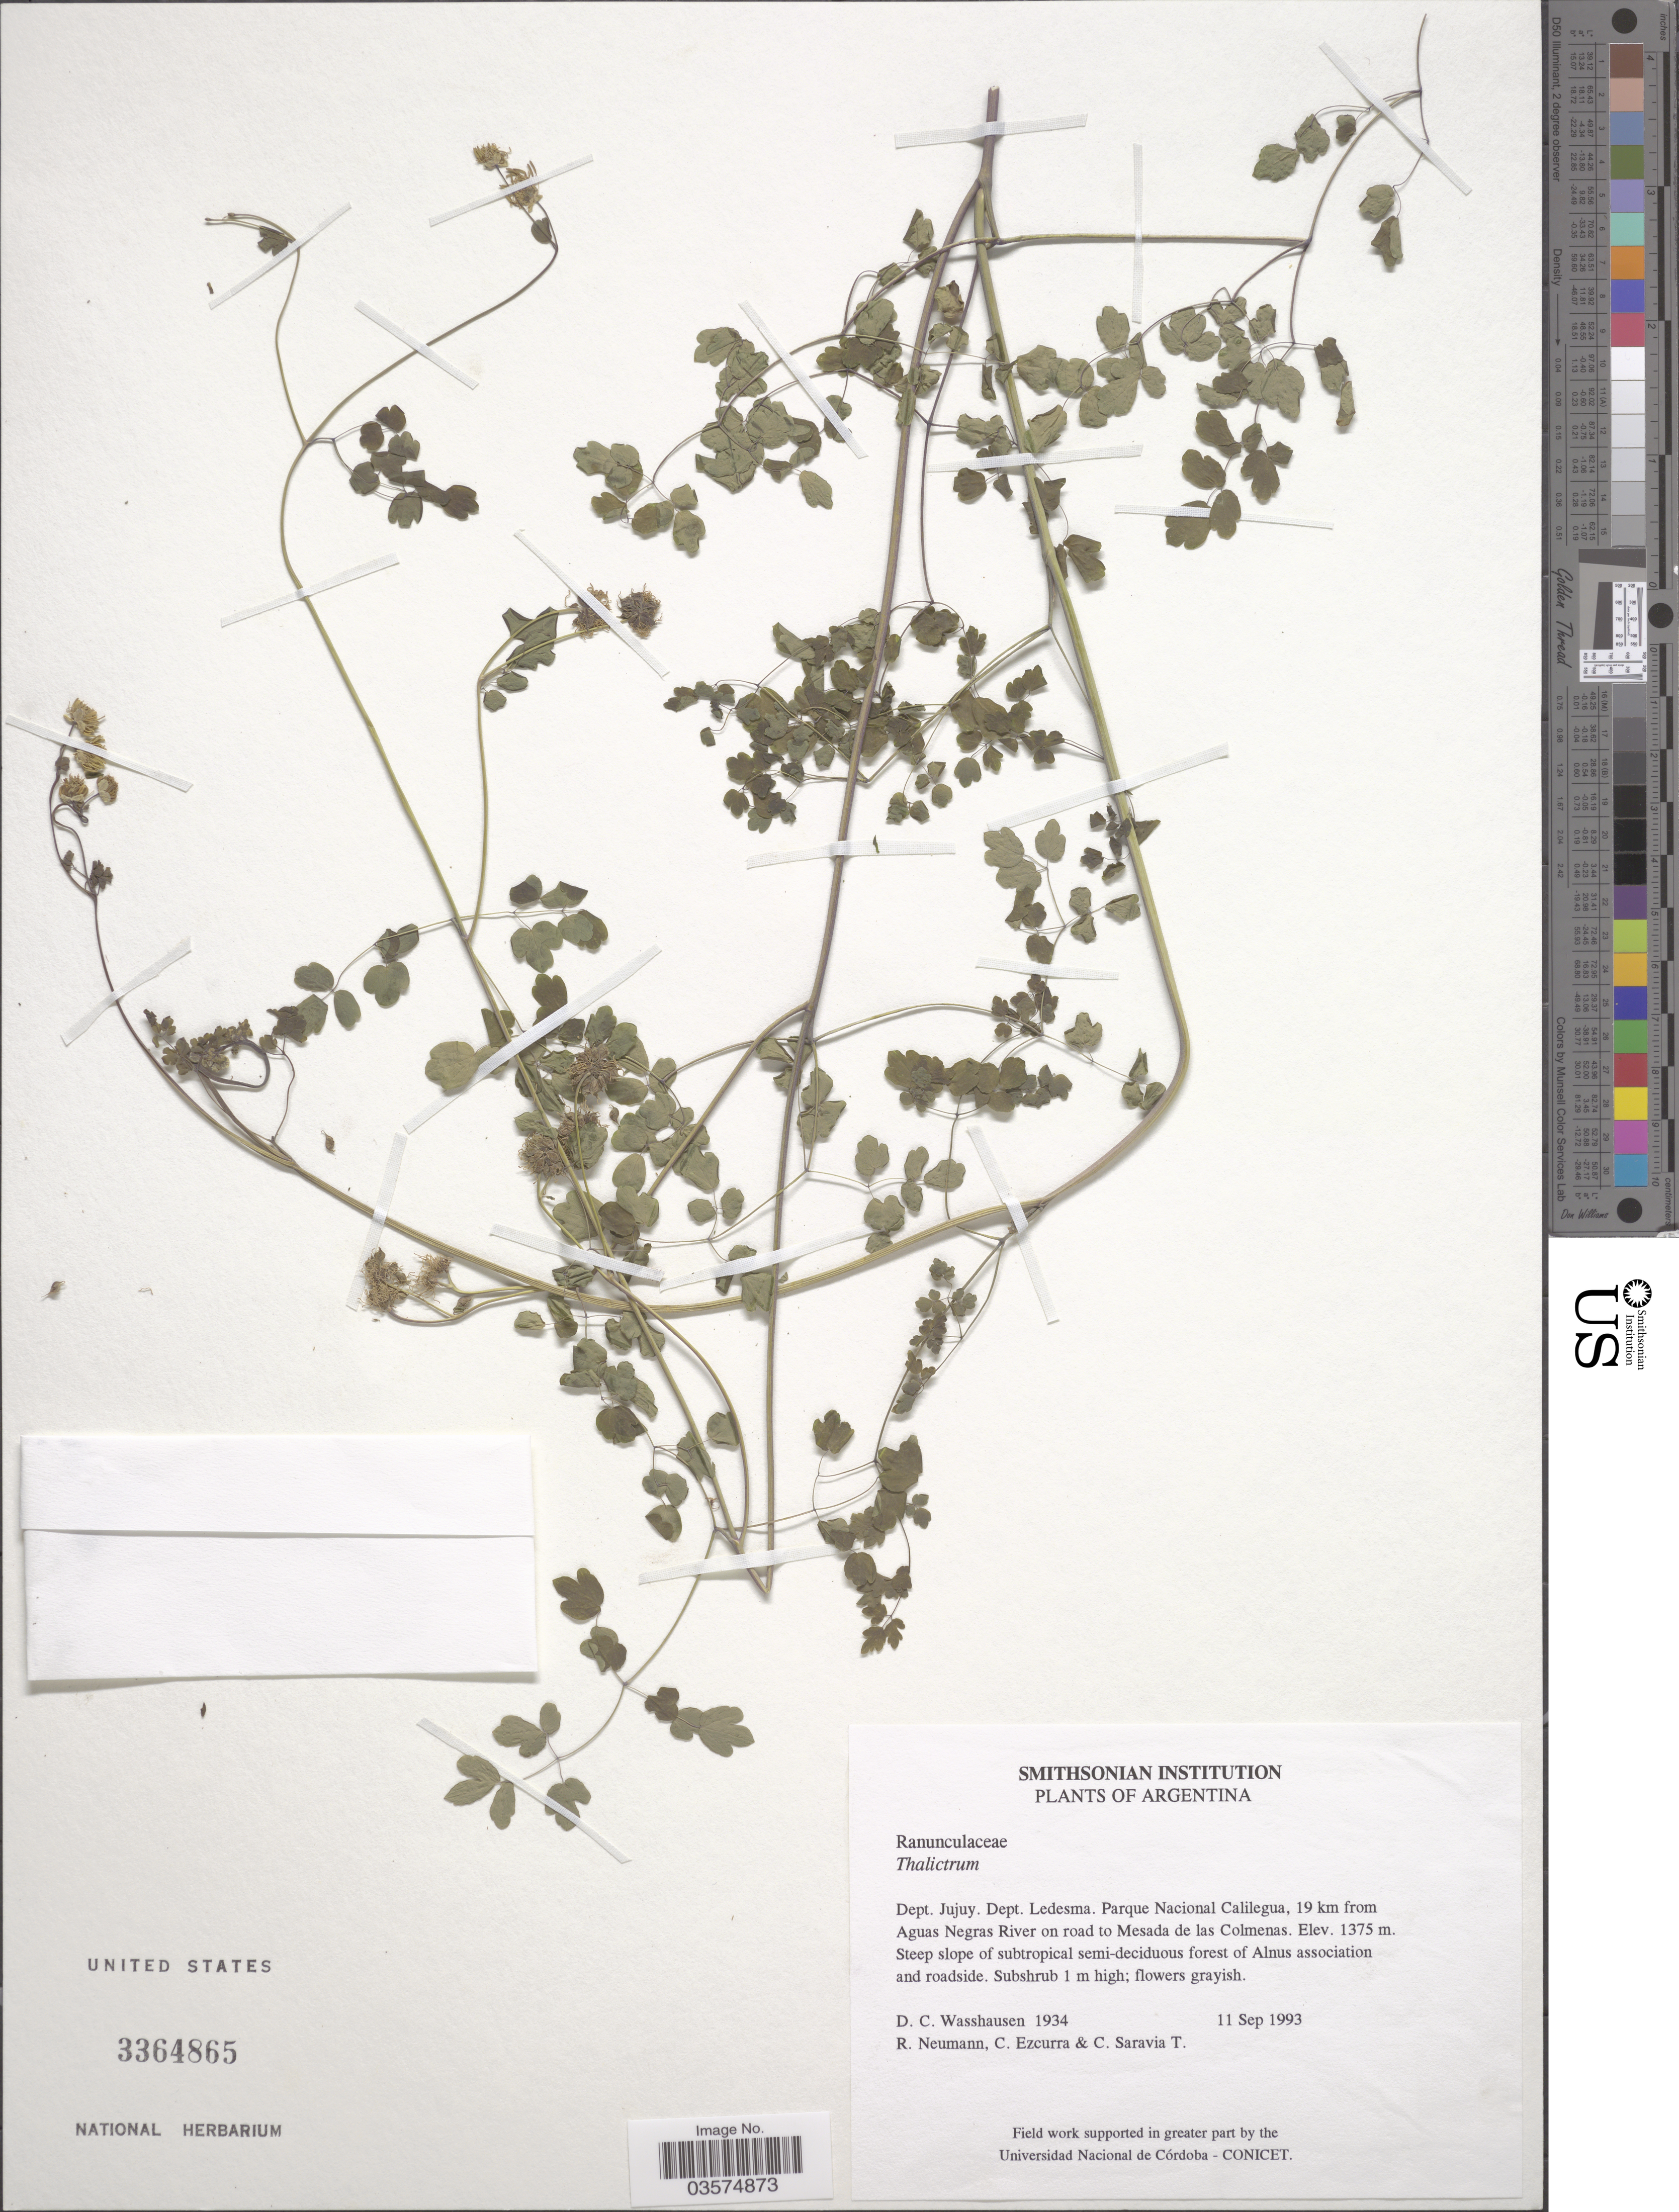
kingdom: Plantae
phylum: Tracheophyta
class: Magnoliopsida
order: Ranunculales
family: Ranunculaceae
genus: Thalictrum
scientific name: Thalictrum sp.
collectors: D. C. Wasshausen, R. Neumann, C. Ezcurra & C. Saravia T.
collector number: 1934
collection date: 1993-09-11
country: Argentina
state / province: Jujuy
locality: Dept. Jujuy. Dept. Ledesma. Parque Nacional Calilegua, 19 km from Aguas Negras River on road to Mesada de las Colmenas.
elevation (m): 1375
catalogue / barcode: US 3364865